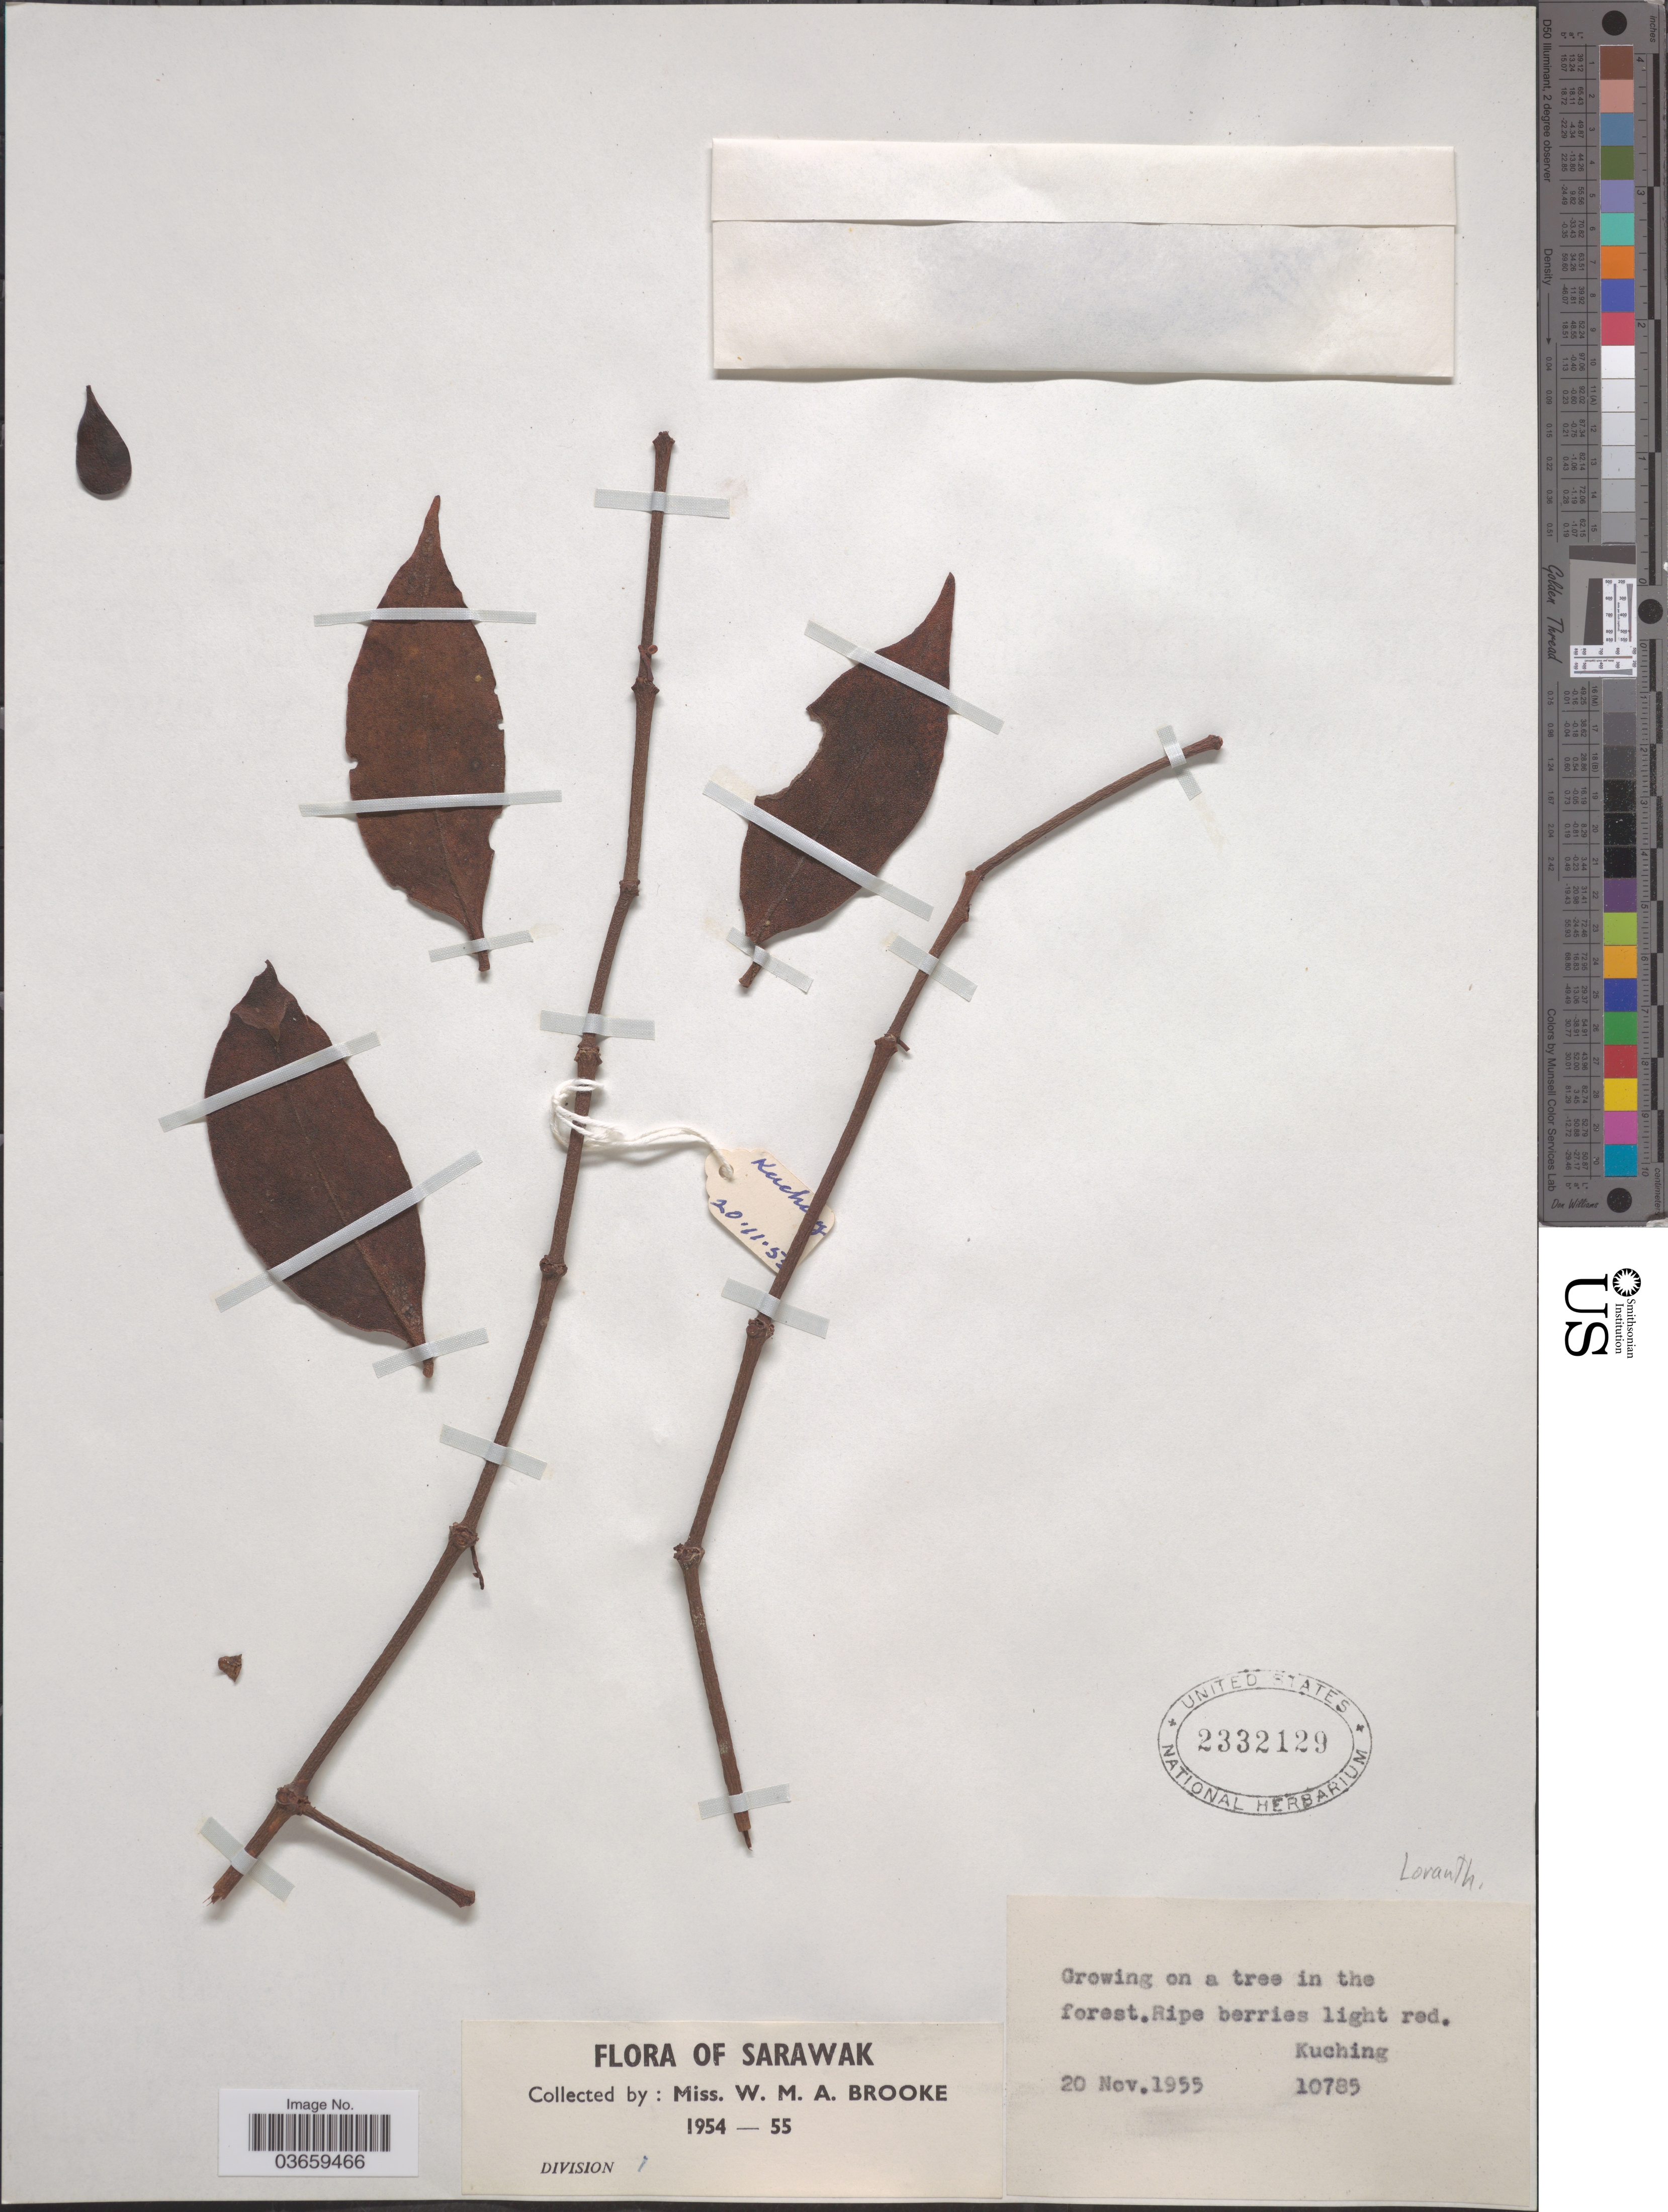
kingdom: Plantae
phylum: Tracheophyta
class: Magnoliopsida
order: Santalales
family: Loranthaceae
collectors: W. Brooke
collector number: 10785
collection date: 1955-11-20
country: Malaysia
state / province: Sarawak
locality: Kuching.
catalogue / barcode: US 2332129